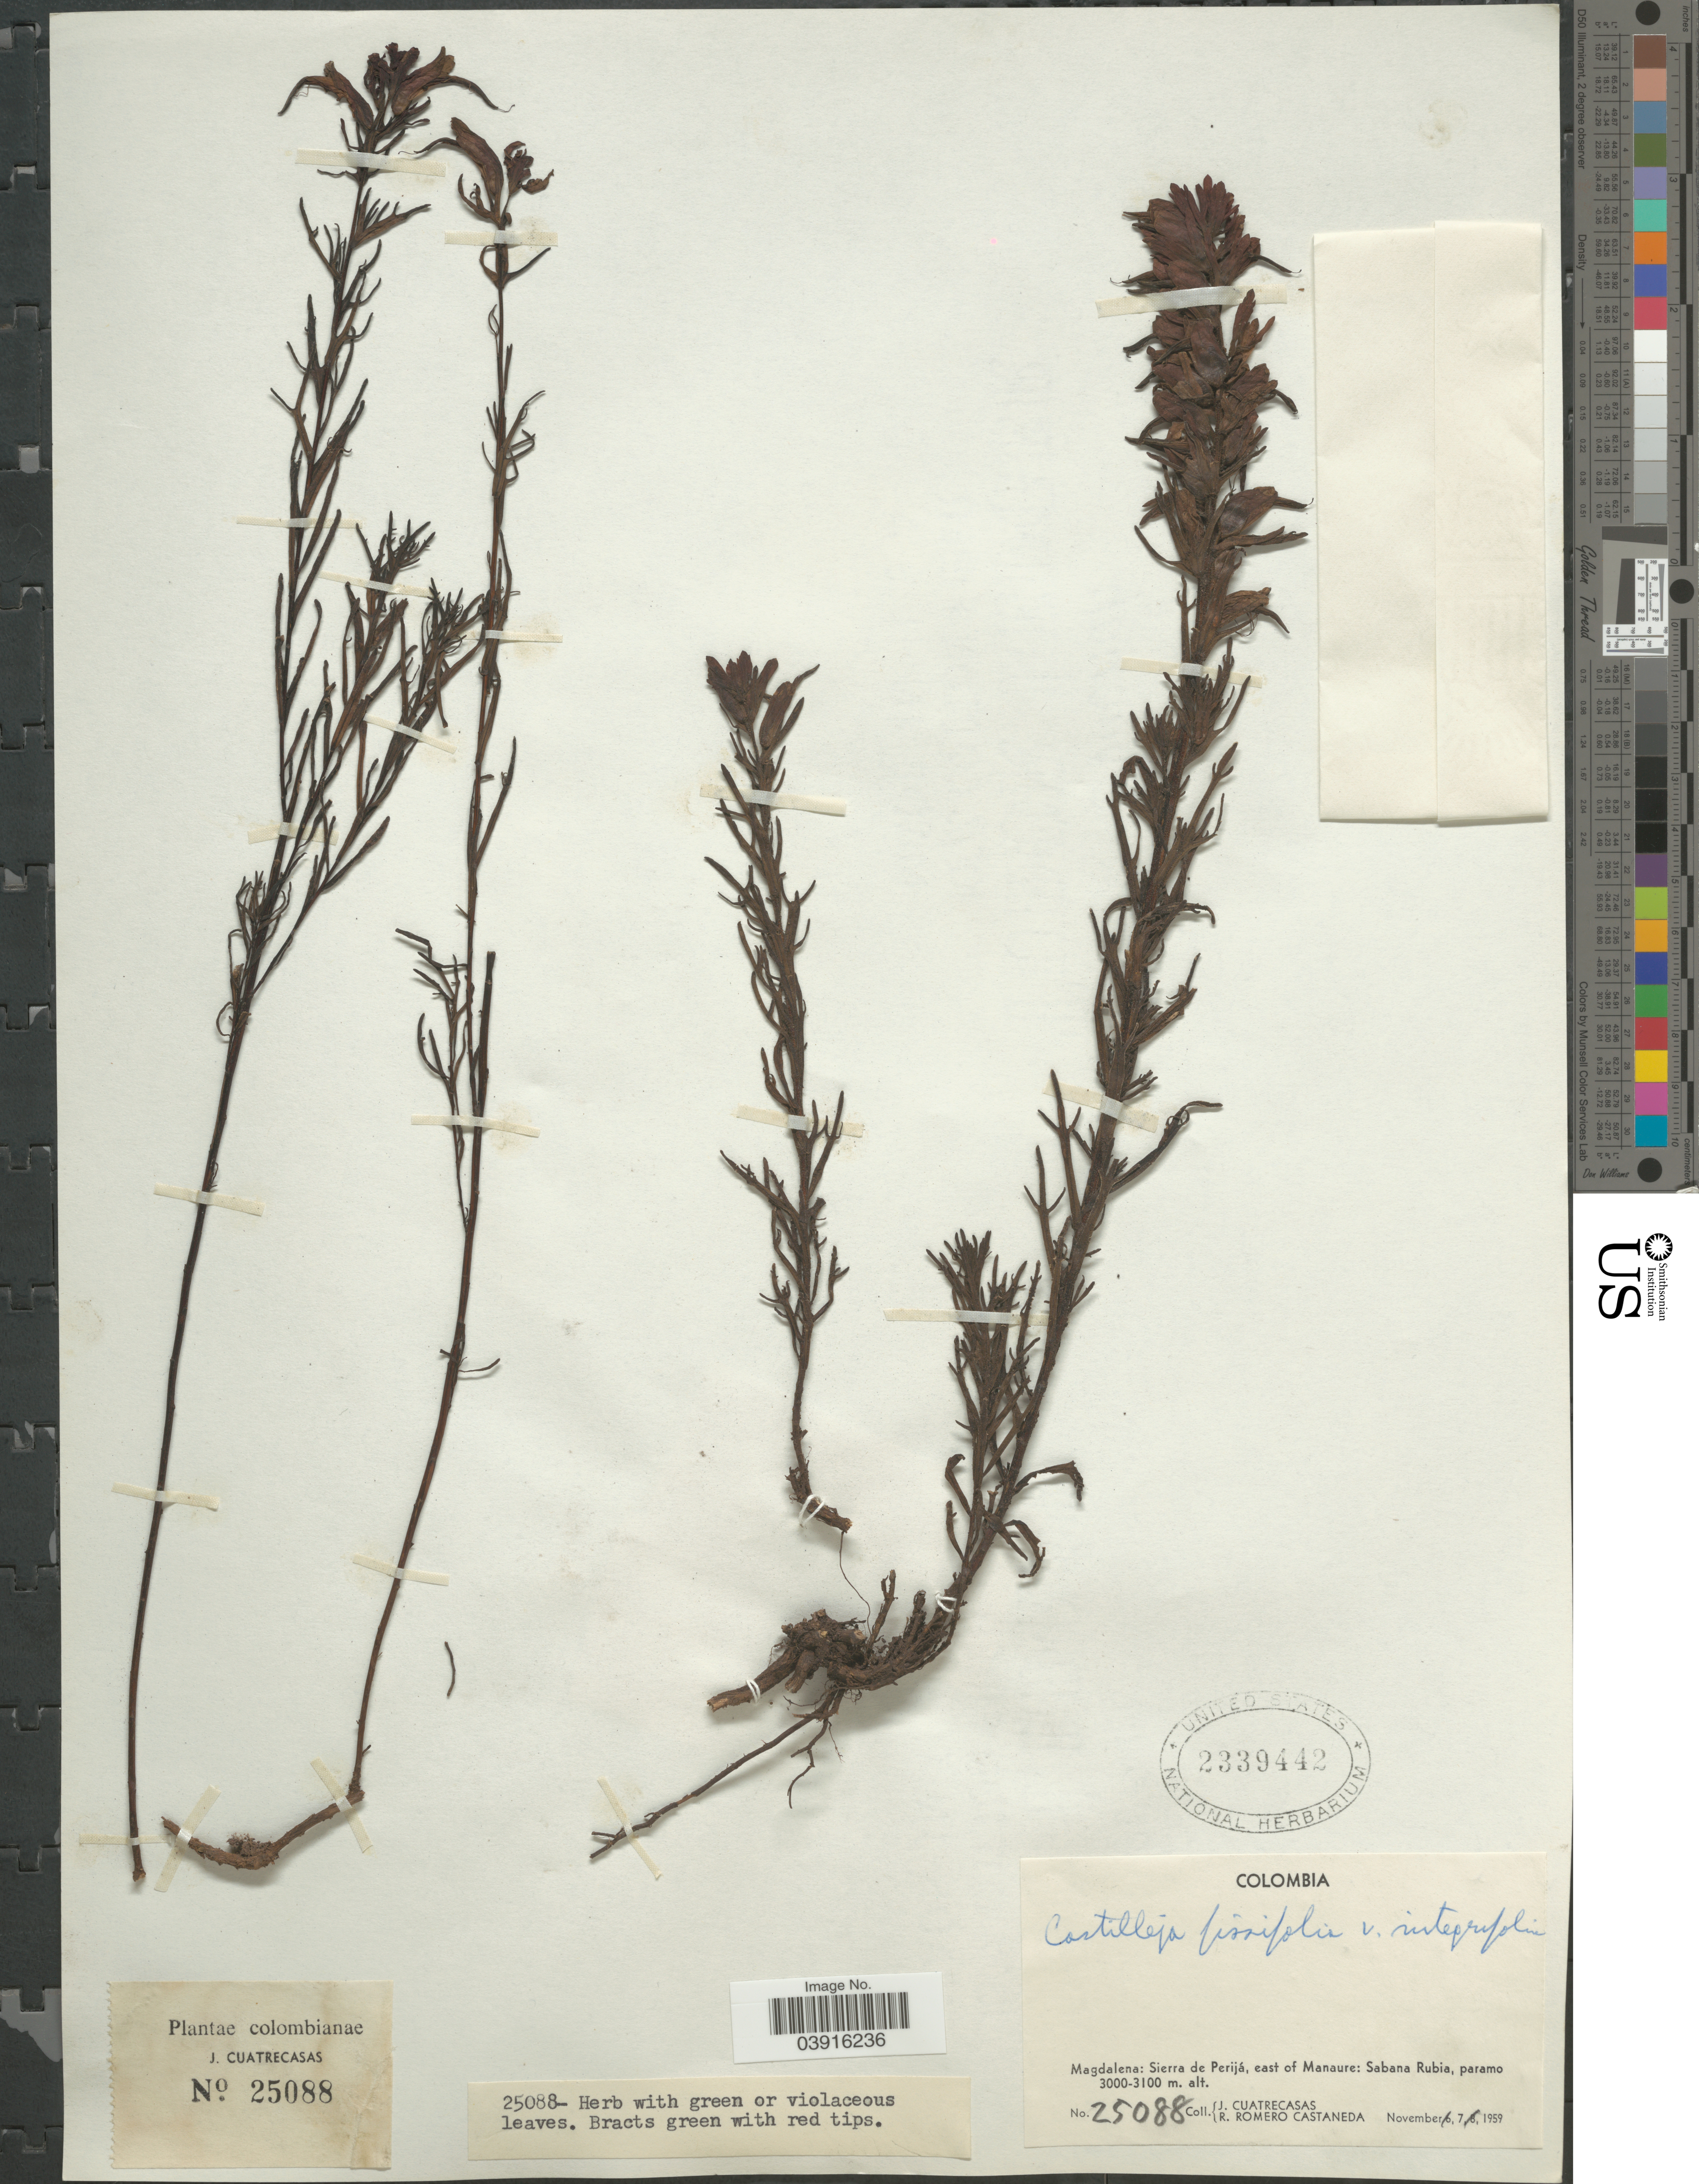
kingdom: Plantae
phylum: Tracheophyta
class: Magnoliopsida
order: Lamiales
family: Orobanchaceae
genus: Castilleja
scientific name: Castilleja fissifolia var. integrifolia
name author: (L. f.) Wedd.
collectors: J. Cuatrecasas & R. Romero Castañeda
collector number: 25088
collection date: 1959-11-07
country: Colombia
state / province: Magdalena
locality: Sierra de Perijá, east of Manaure: Sabana Rubia, paramo.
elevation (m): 3000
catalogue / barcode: US 2339442